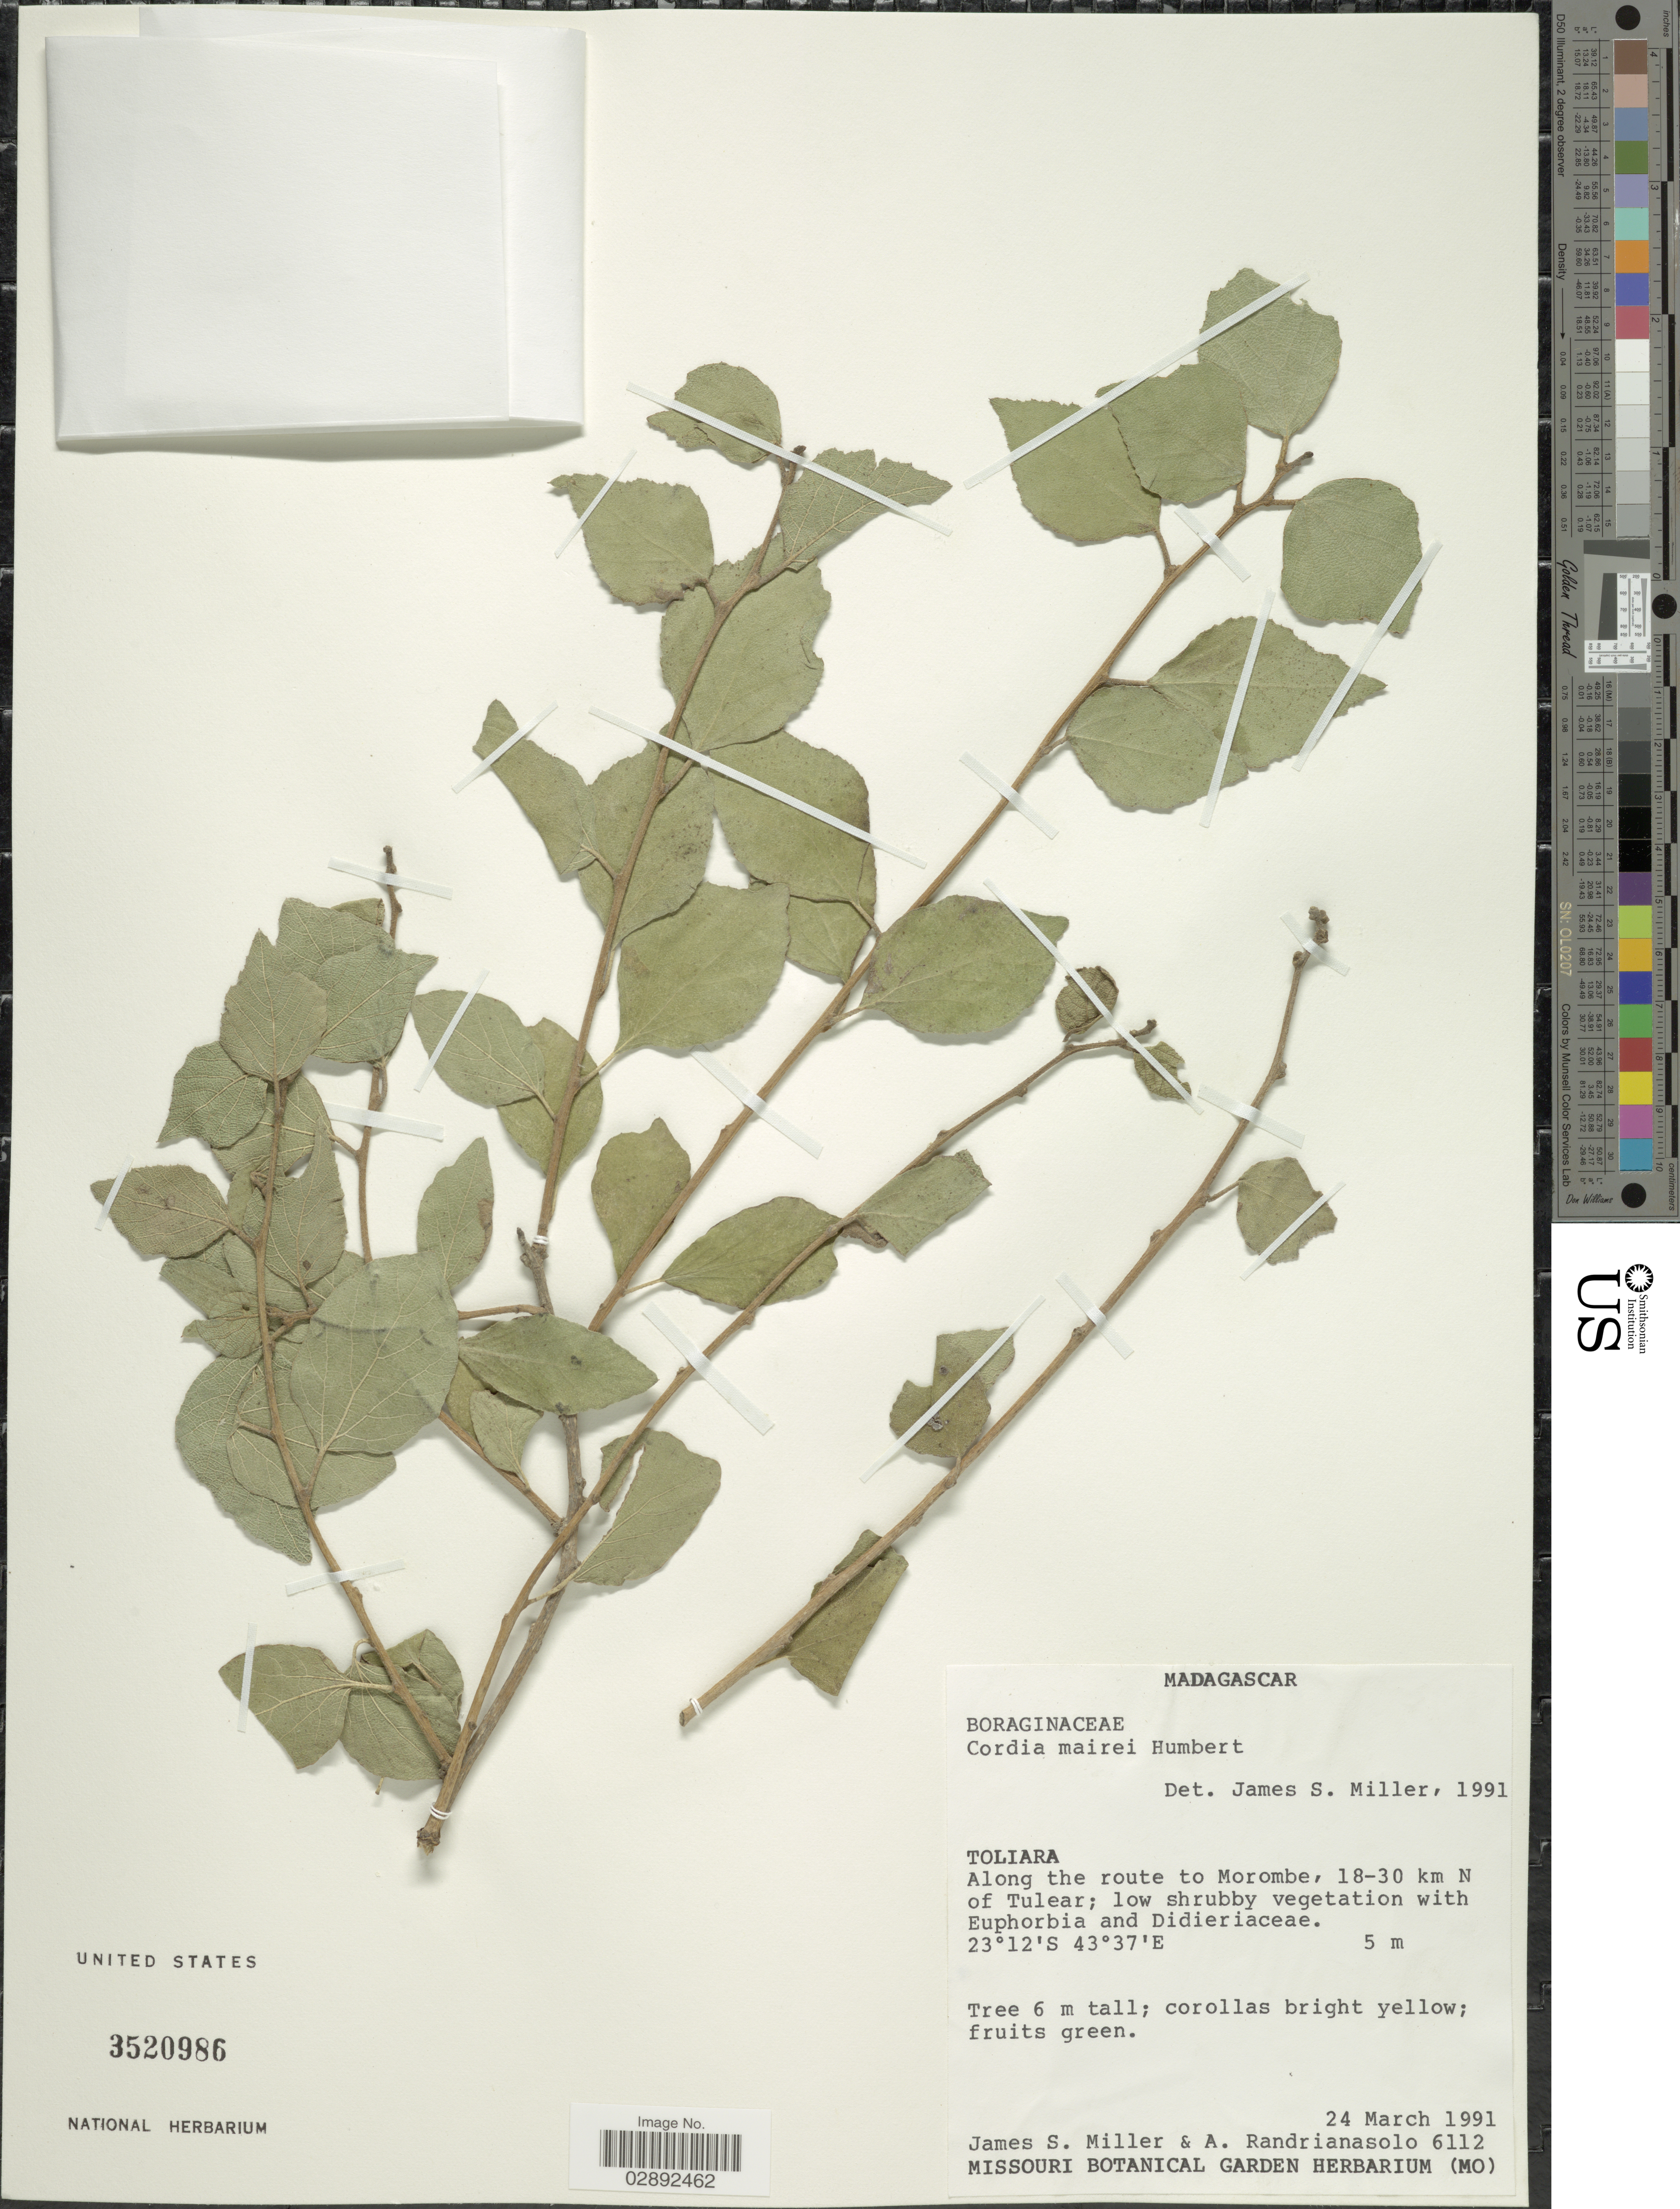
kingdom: Plantae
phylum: Tracheophyta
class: Magnoliopsida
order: Boraginales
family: Cordiaceae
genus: Cordia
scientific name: Cordia mairei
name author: Humbert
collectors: J. S. Miller & A. Randrianasolo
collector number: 6112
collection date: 1991-03-24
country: Madagascar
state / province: Atsimo-Andrefana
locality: Along the route to Morombe, 18-30 km N of Tulear.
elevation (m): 5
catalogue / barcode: US 3520986